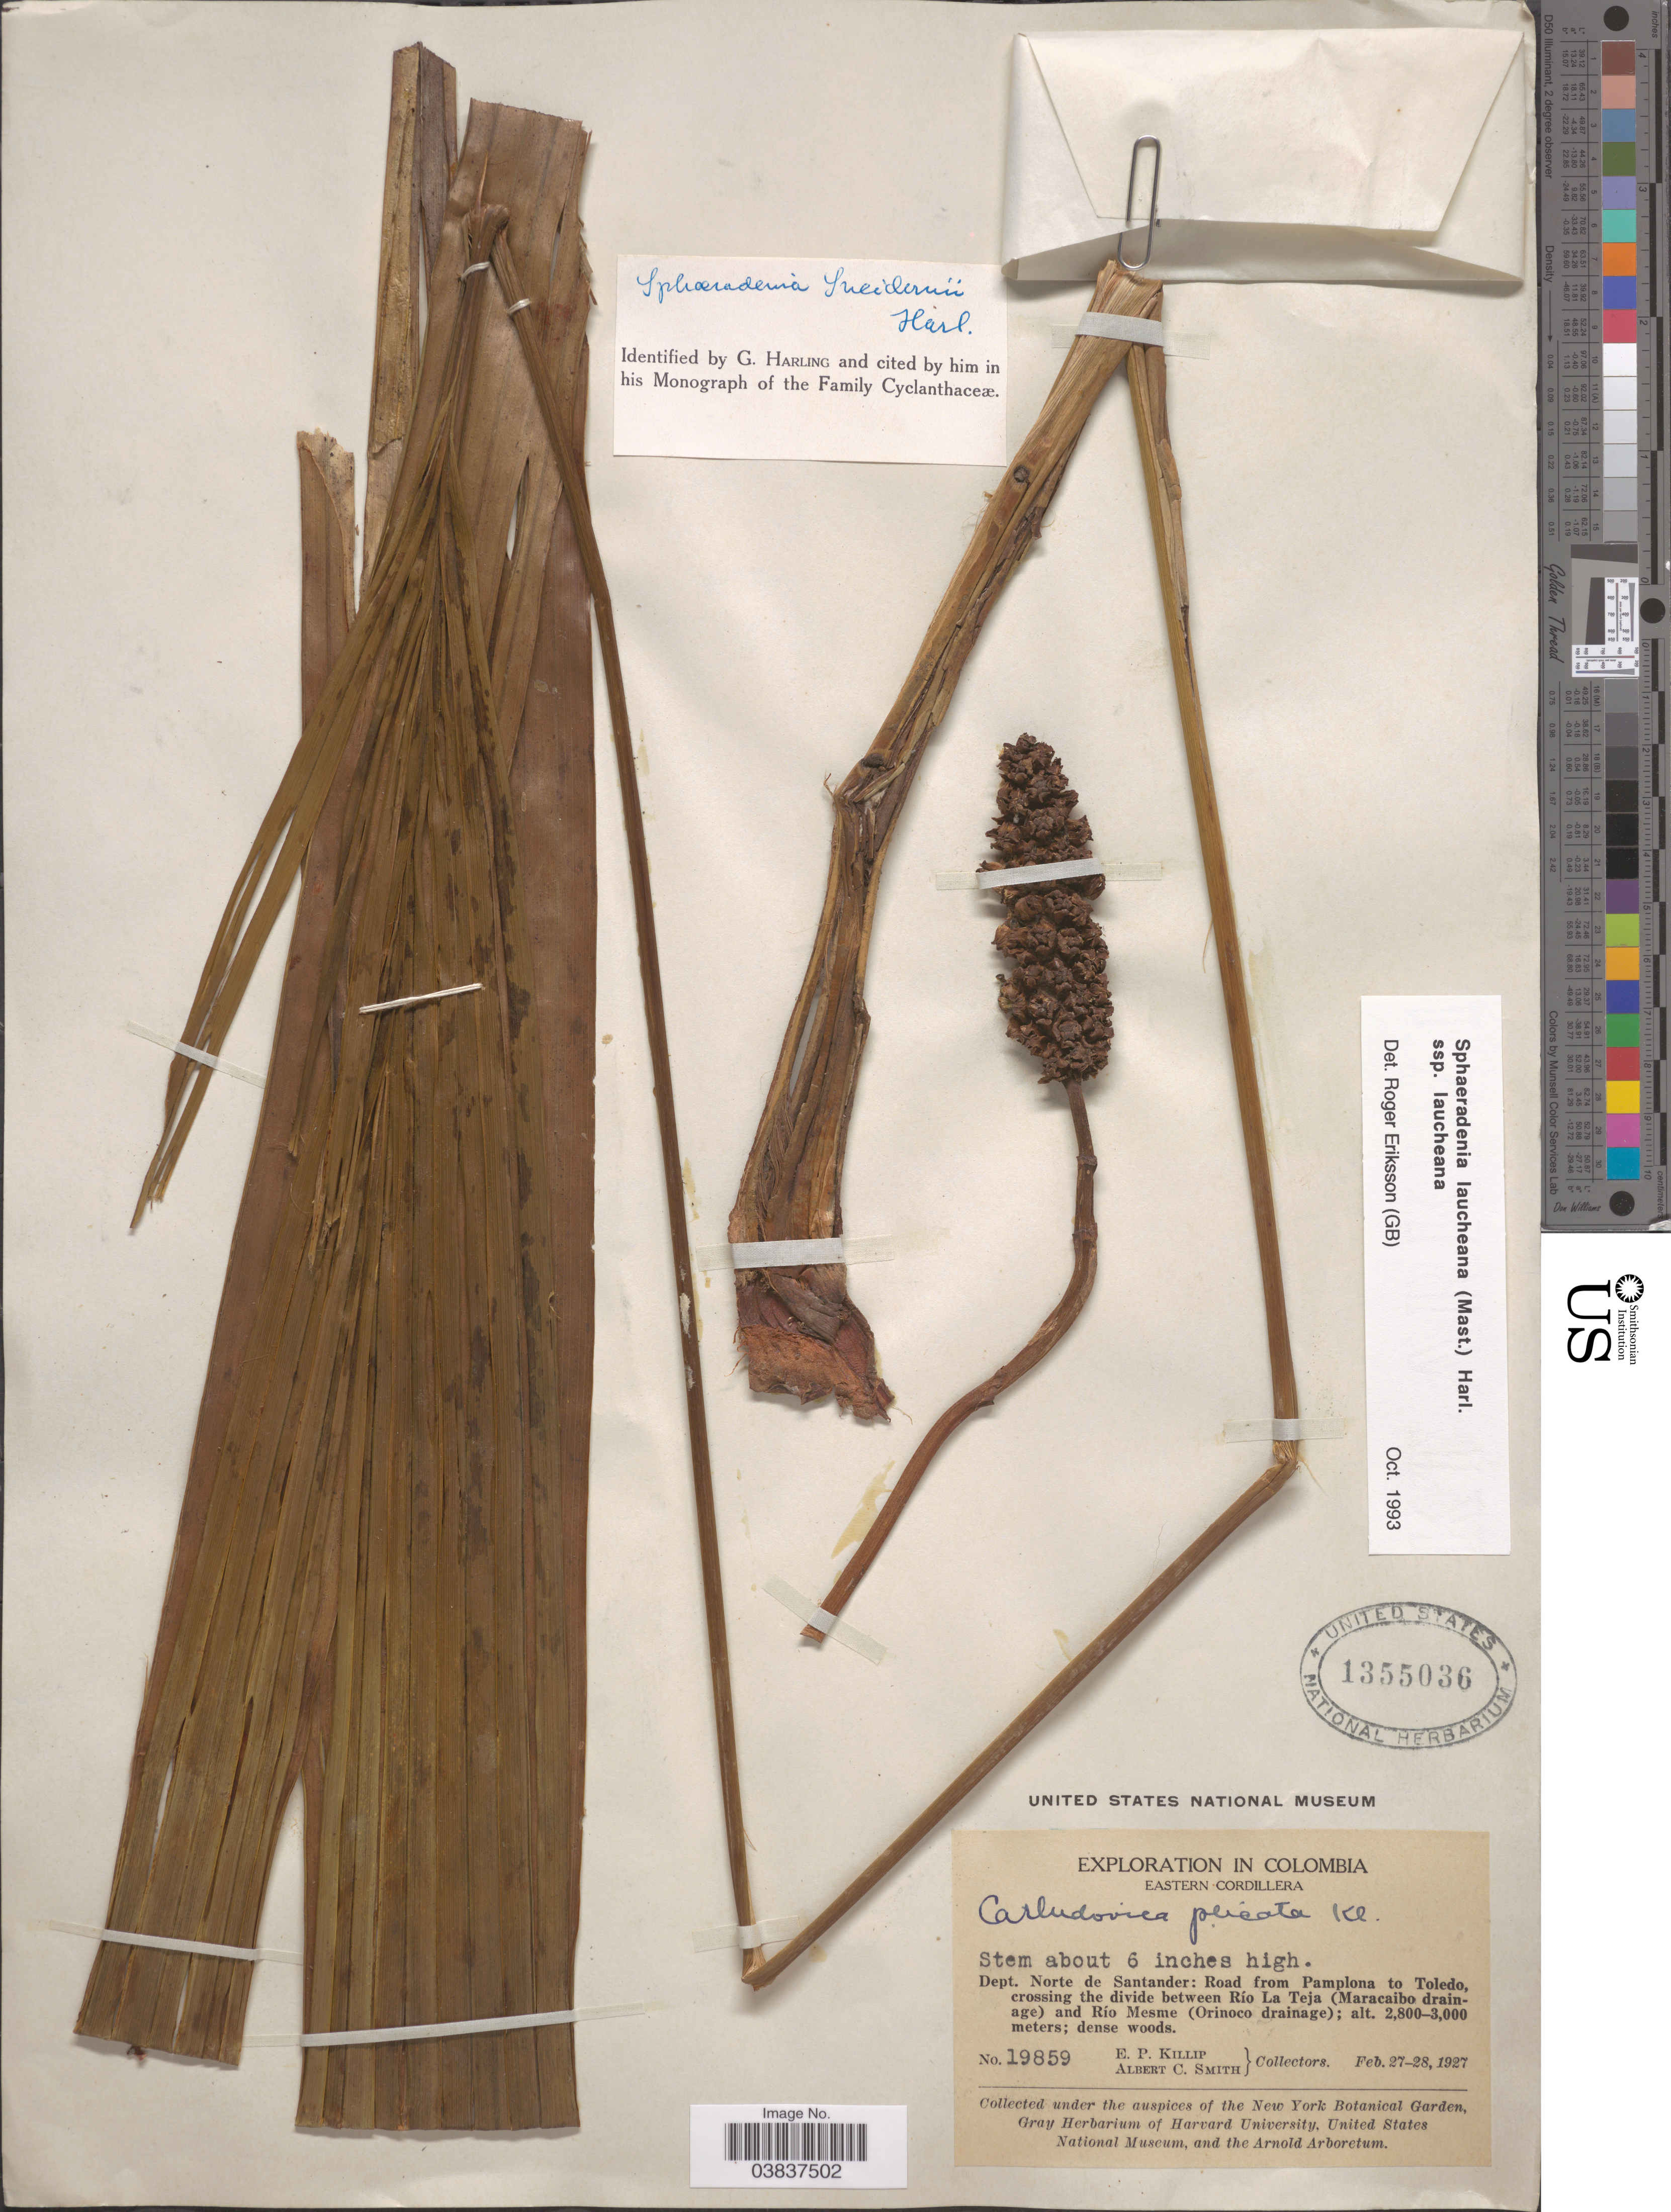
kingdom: Plantae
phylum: Tracheophyta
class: Liliopsida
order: Pandanales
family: Cyclanthaceae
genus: Sphaeradenia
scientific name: Sphaeradenia laucheana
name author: (Mast.) Harling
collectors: E. P. Killip & A. C. Smith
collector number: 19859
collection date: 1927-02-27/1927-02-28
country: Colombia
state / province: Norte de Santander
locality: Eastern Cordillera. Dept. Norte de Santander: Road from Pamplona to Toledo, crossing the divide between Río La Teja (Maracaibo drainage) and Río Mesme (Orinoco drainage).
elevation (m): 2800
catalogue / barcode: US 1355036